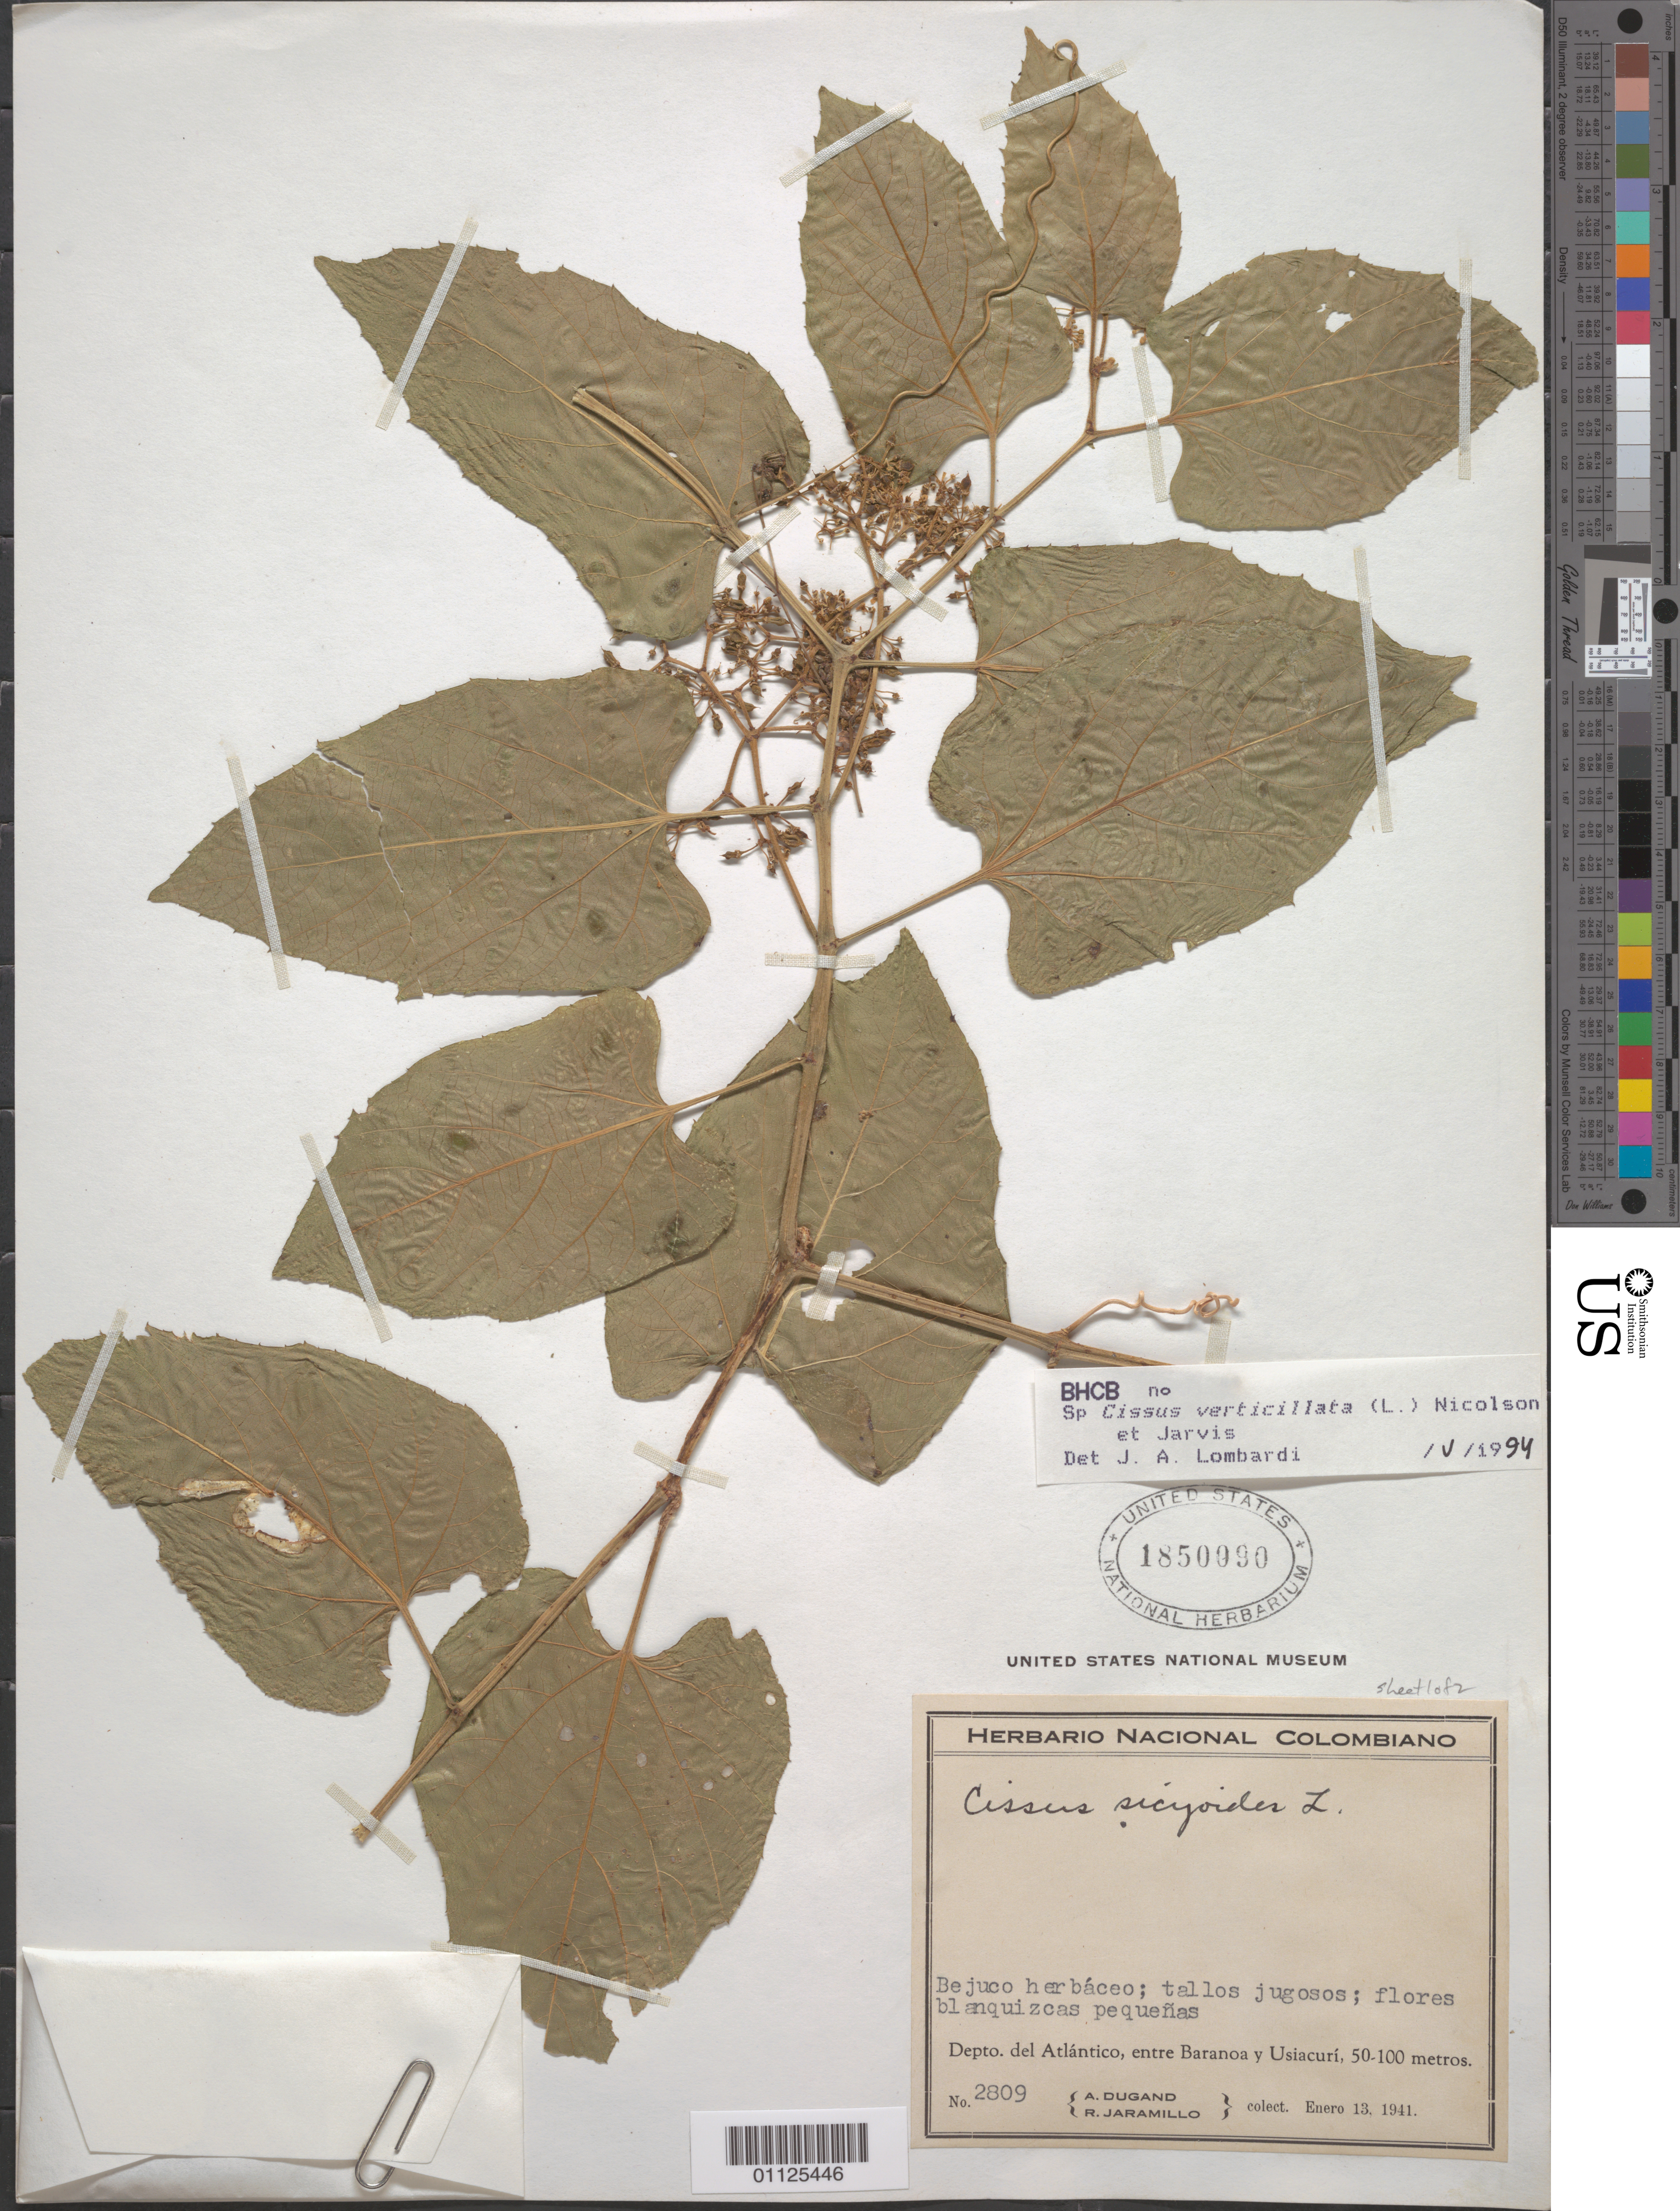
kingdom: Plantae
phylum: Tracheophyta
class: Magnoliopsida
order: Vitales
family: Vitaceae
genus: Cissus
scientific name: Cissus verticillata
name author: (L.) Nicolson & C.E. Jarvis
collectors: A. Dugand G. & R. Jaramillo M.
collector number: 2809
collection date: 1941-01-13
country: Colombia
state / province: Atlántico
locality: Entre Baranoa y Usiacuri.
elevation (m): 50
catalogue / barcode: US 1850090